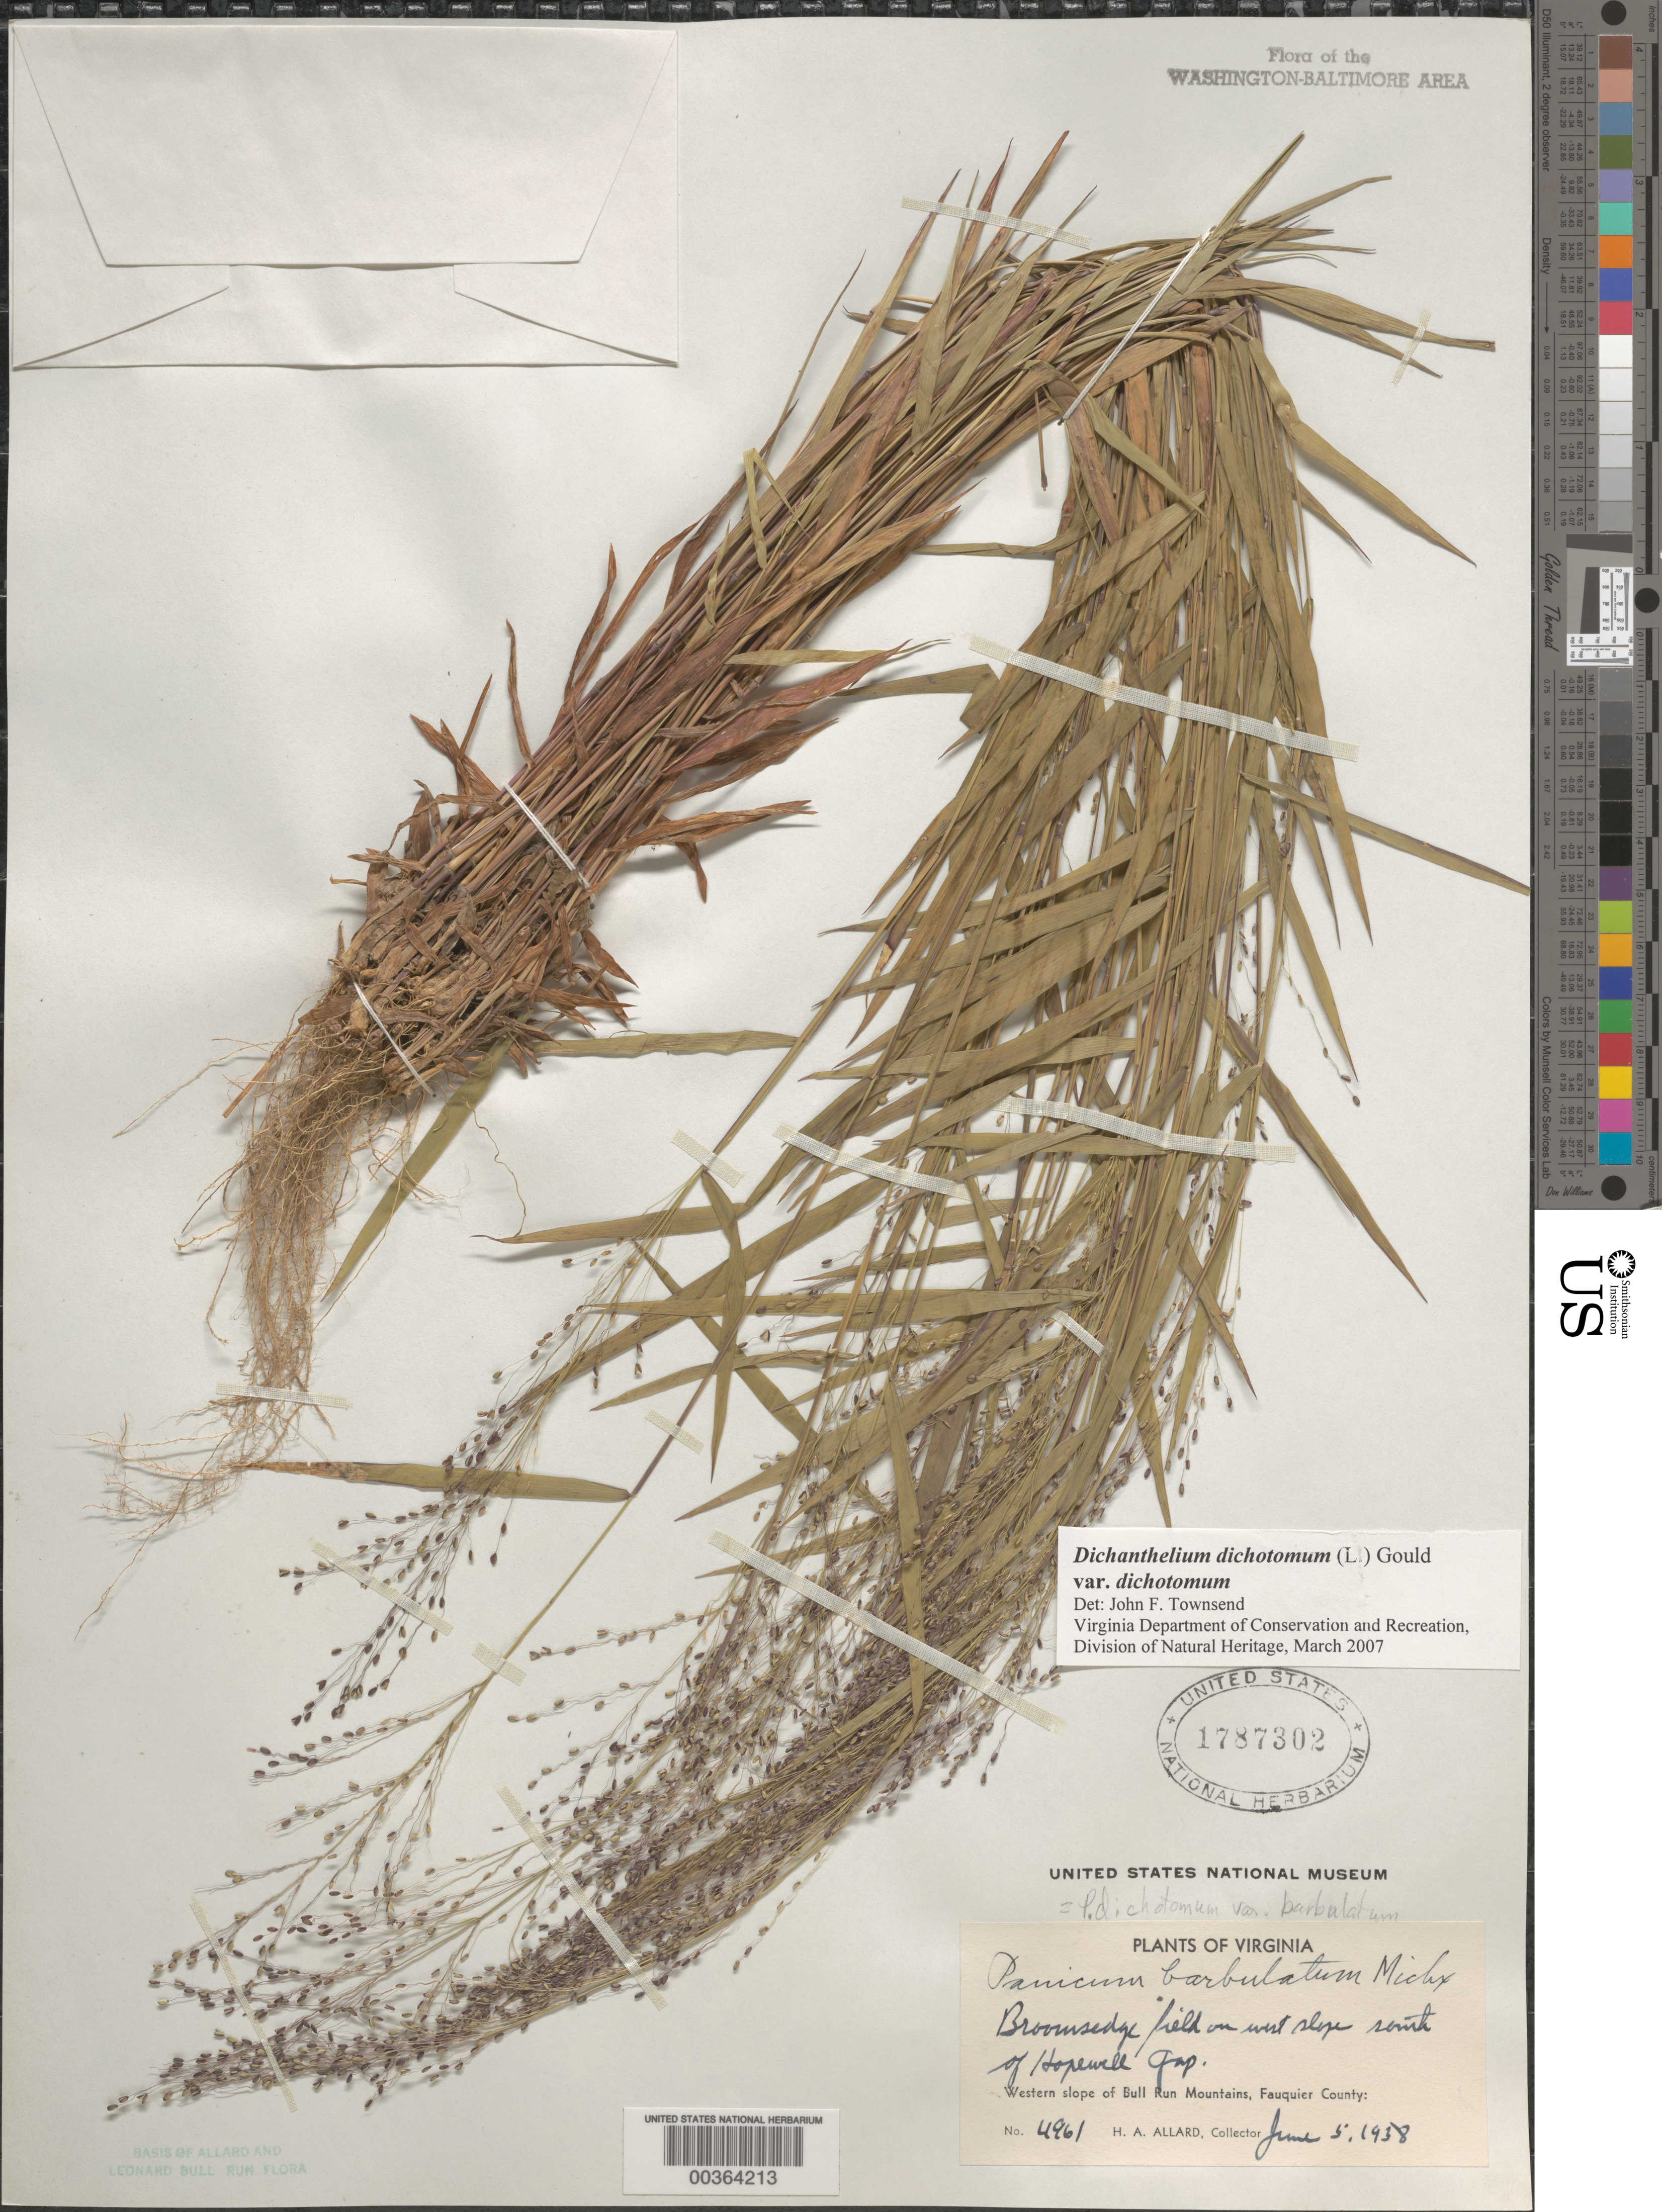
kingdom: Plantae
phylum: Tracheophyta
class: Liliopsida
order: Poales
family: Poaceae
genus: Dichanthelium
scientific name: Dichanthelium dichotomum var. dichotomum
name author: (L.) Gould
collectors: H. A. Allard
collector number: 4961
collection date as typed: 05 Jun 1938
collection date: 1938-06-05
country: United States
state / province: Virginia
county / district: Fauquier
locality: South of Hopewell Gap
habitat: Broomsedge field on w slope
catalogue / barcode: US 1787302